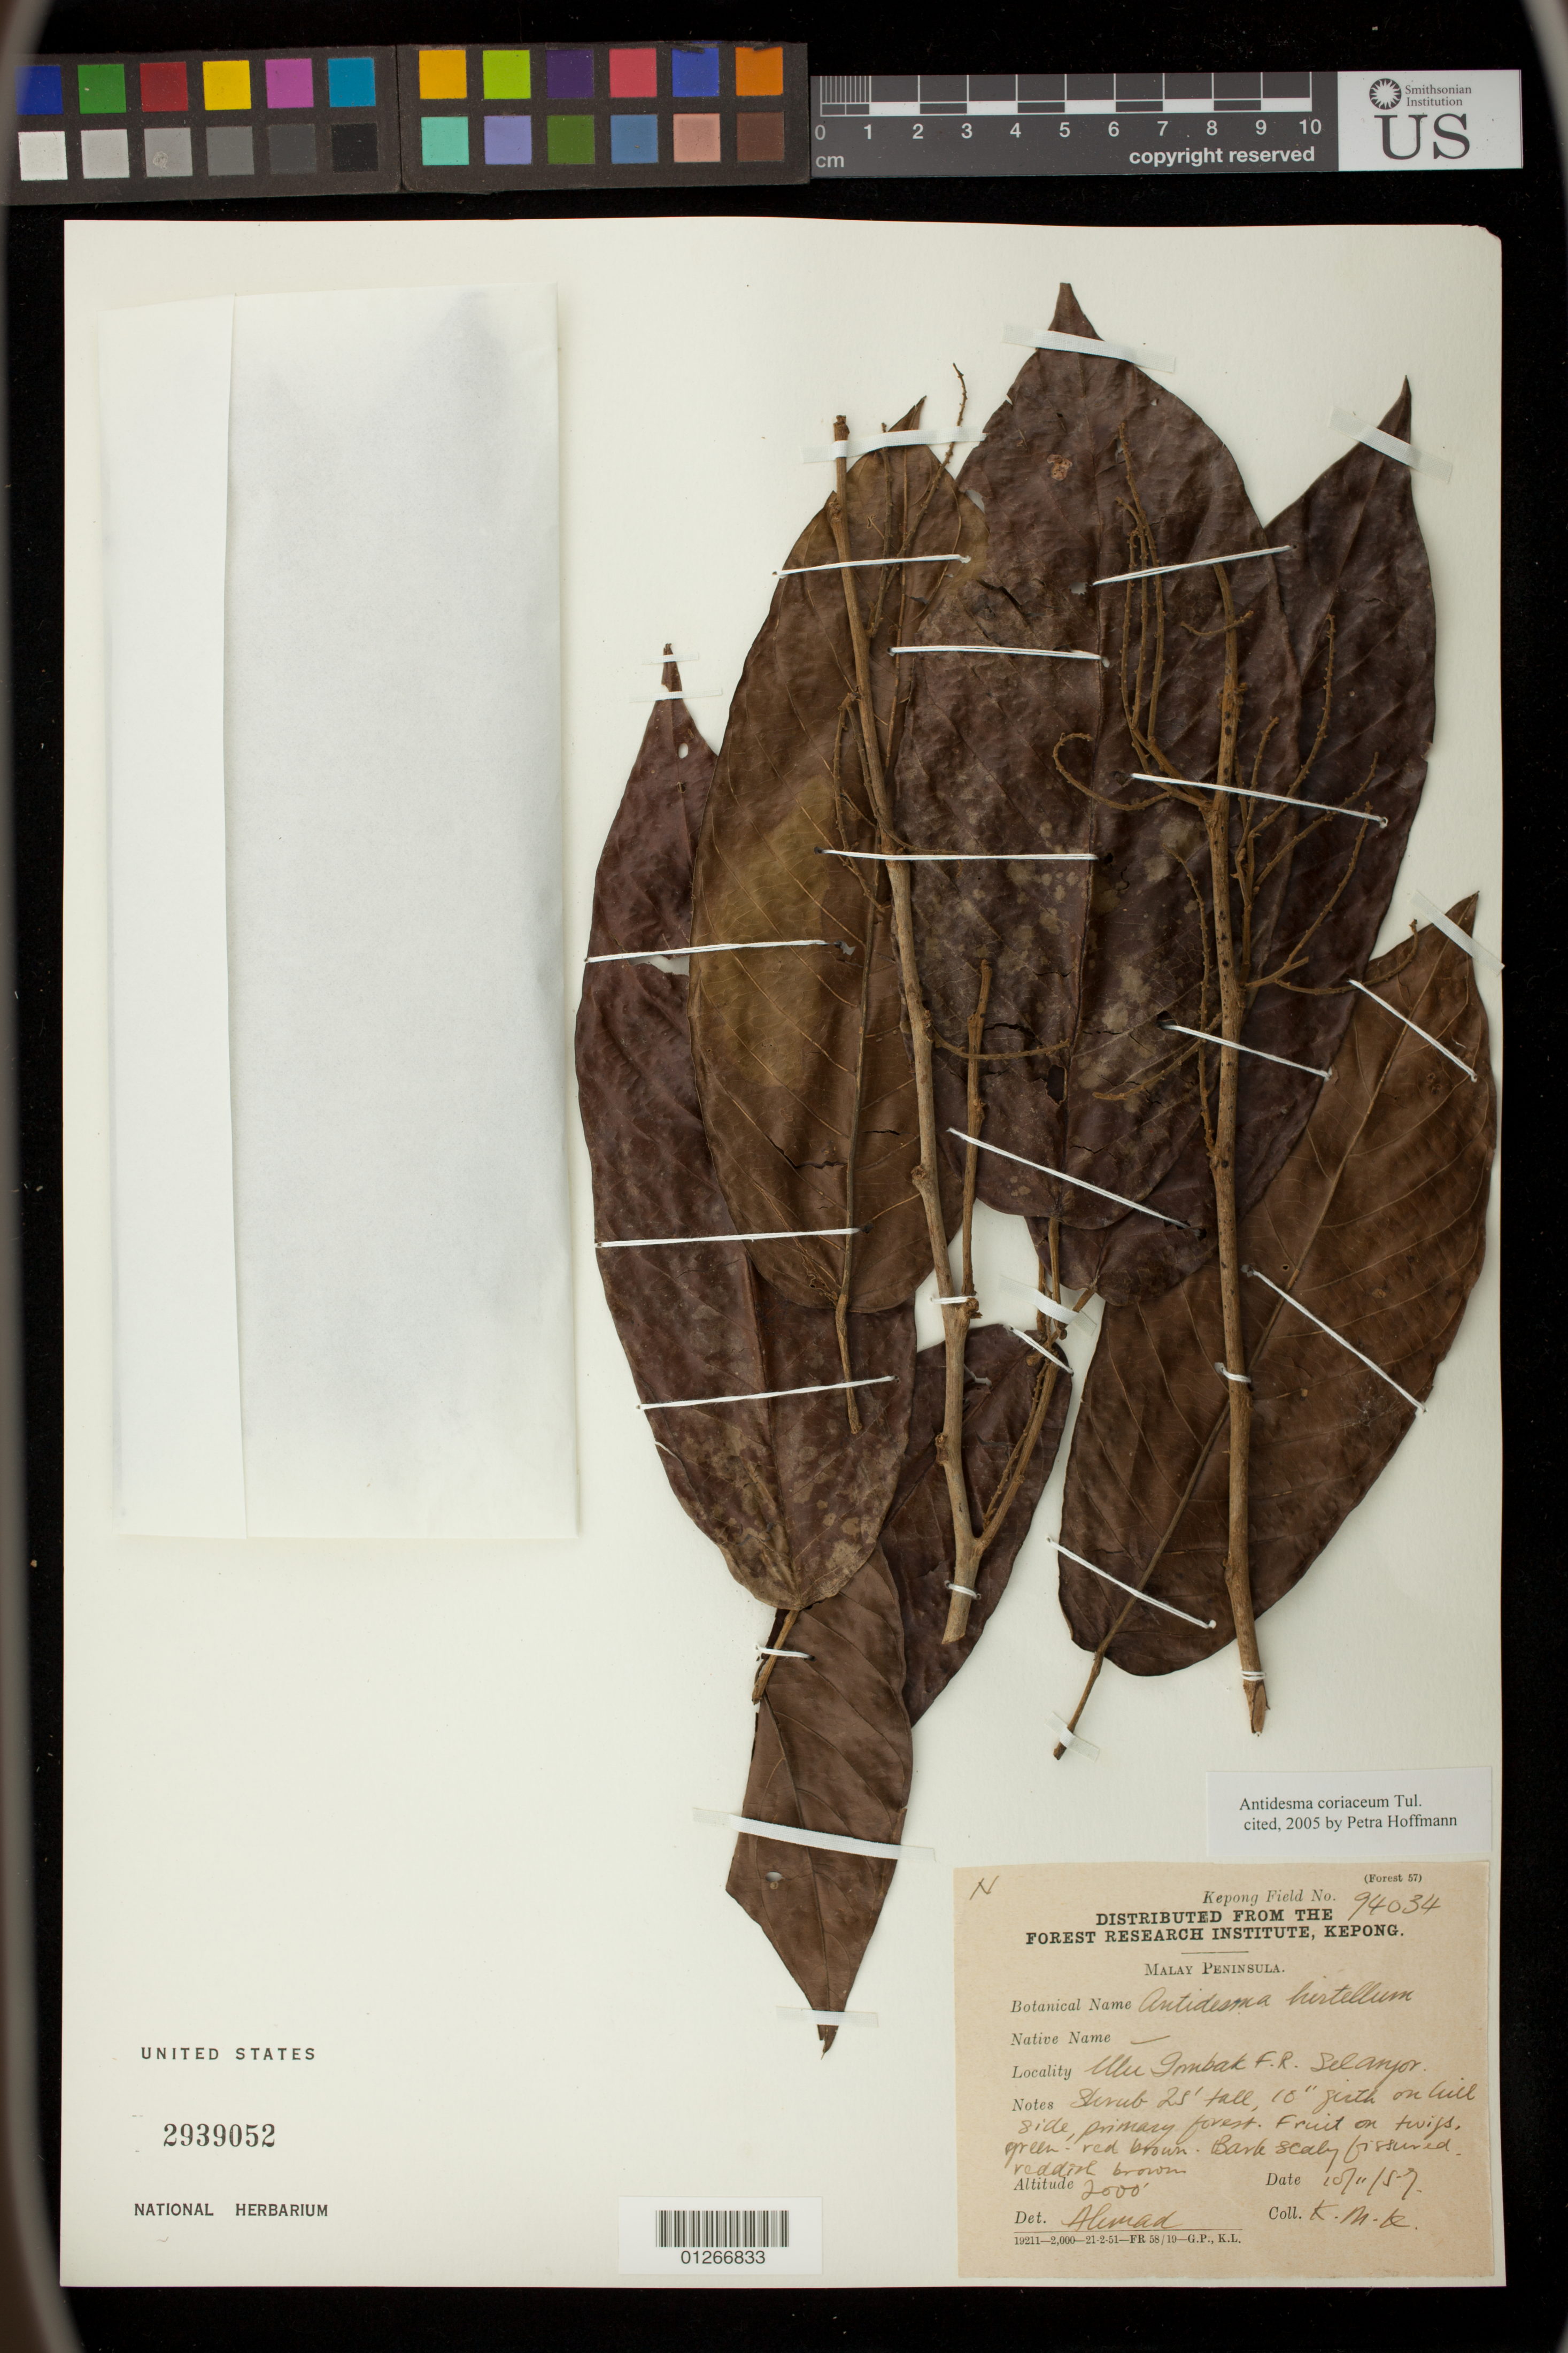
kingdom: Plantae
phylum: Tracheophyta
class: Magnoliopsida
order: Malpighiales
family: Phyllanthaceae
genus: Antidesma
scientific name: Antidesma coriaceum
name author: Tul.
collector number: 94034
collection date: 1957-10-11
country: Malaysia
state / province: Selangor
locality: Ulu Gombak F.R. Selanyor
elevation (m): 610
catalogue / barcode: US 2939052